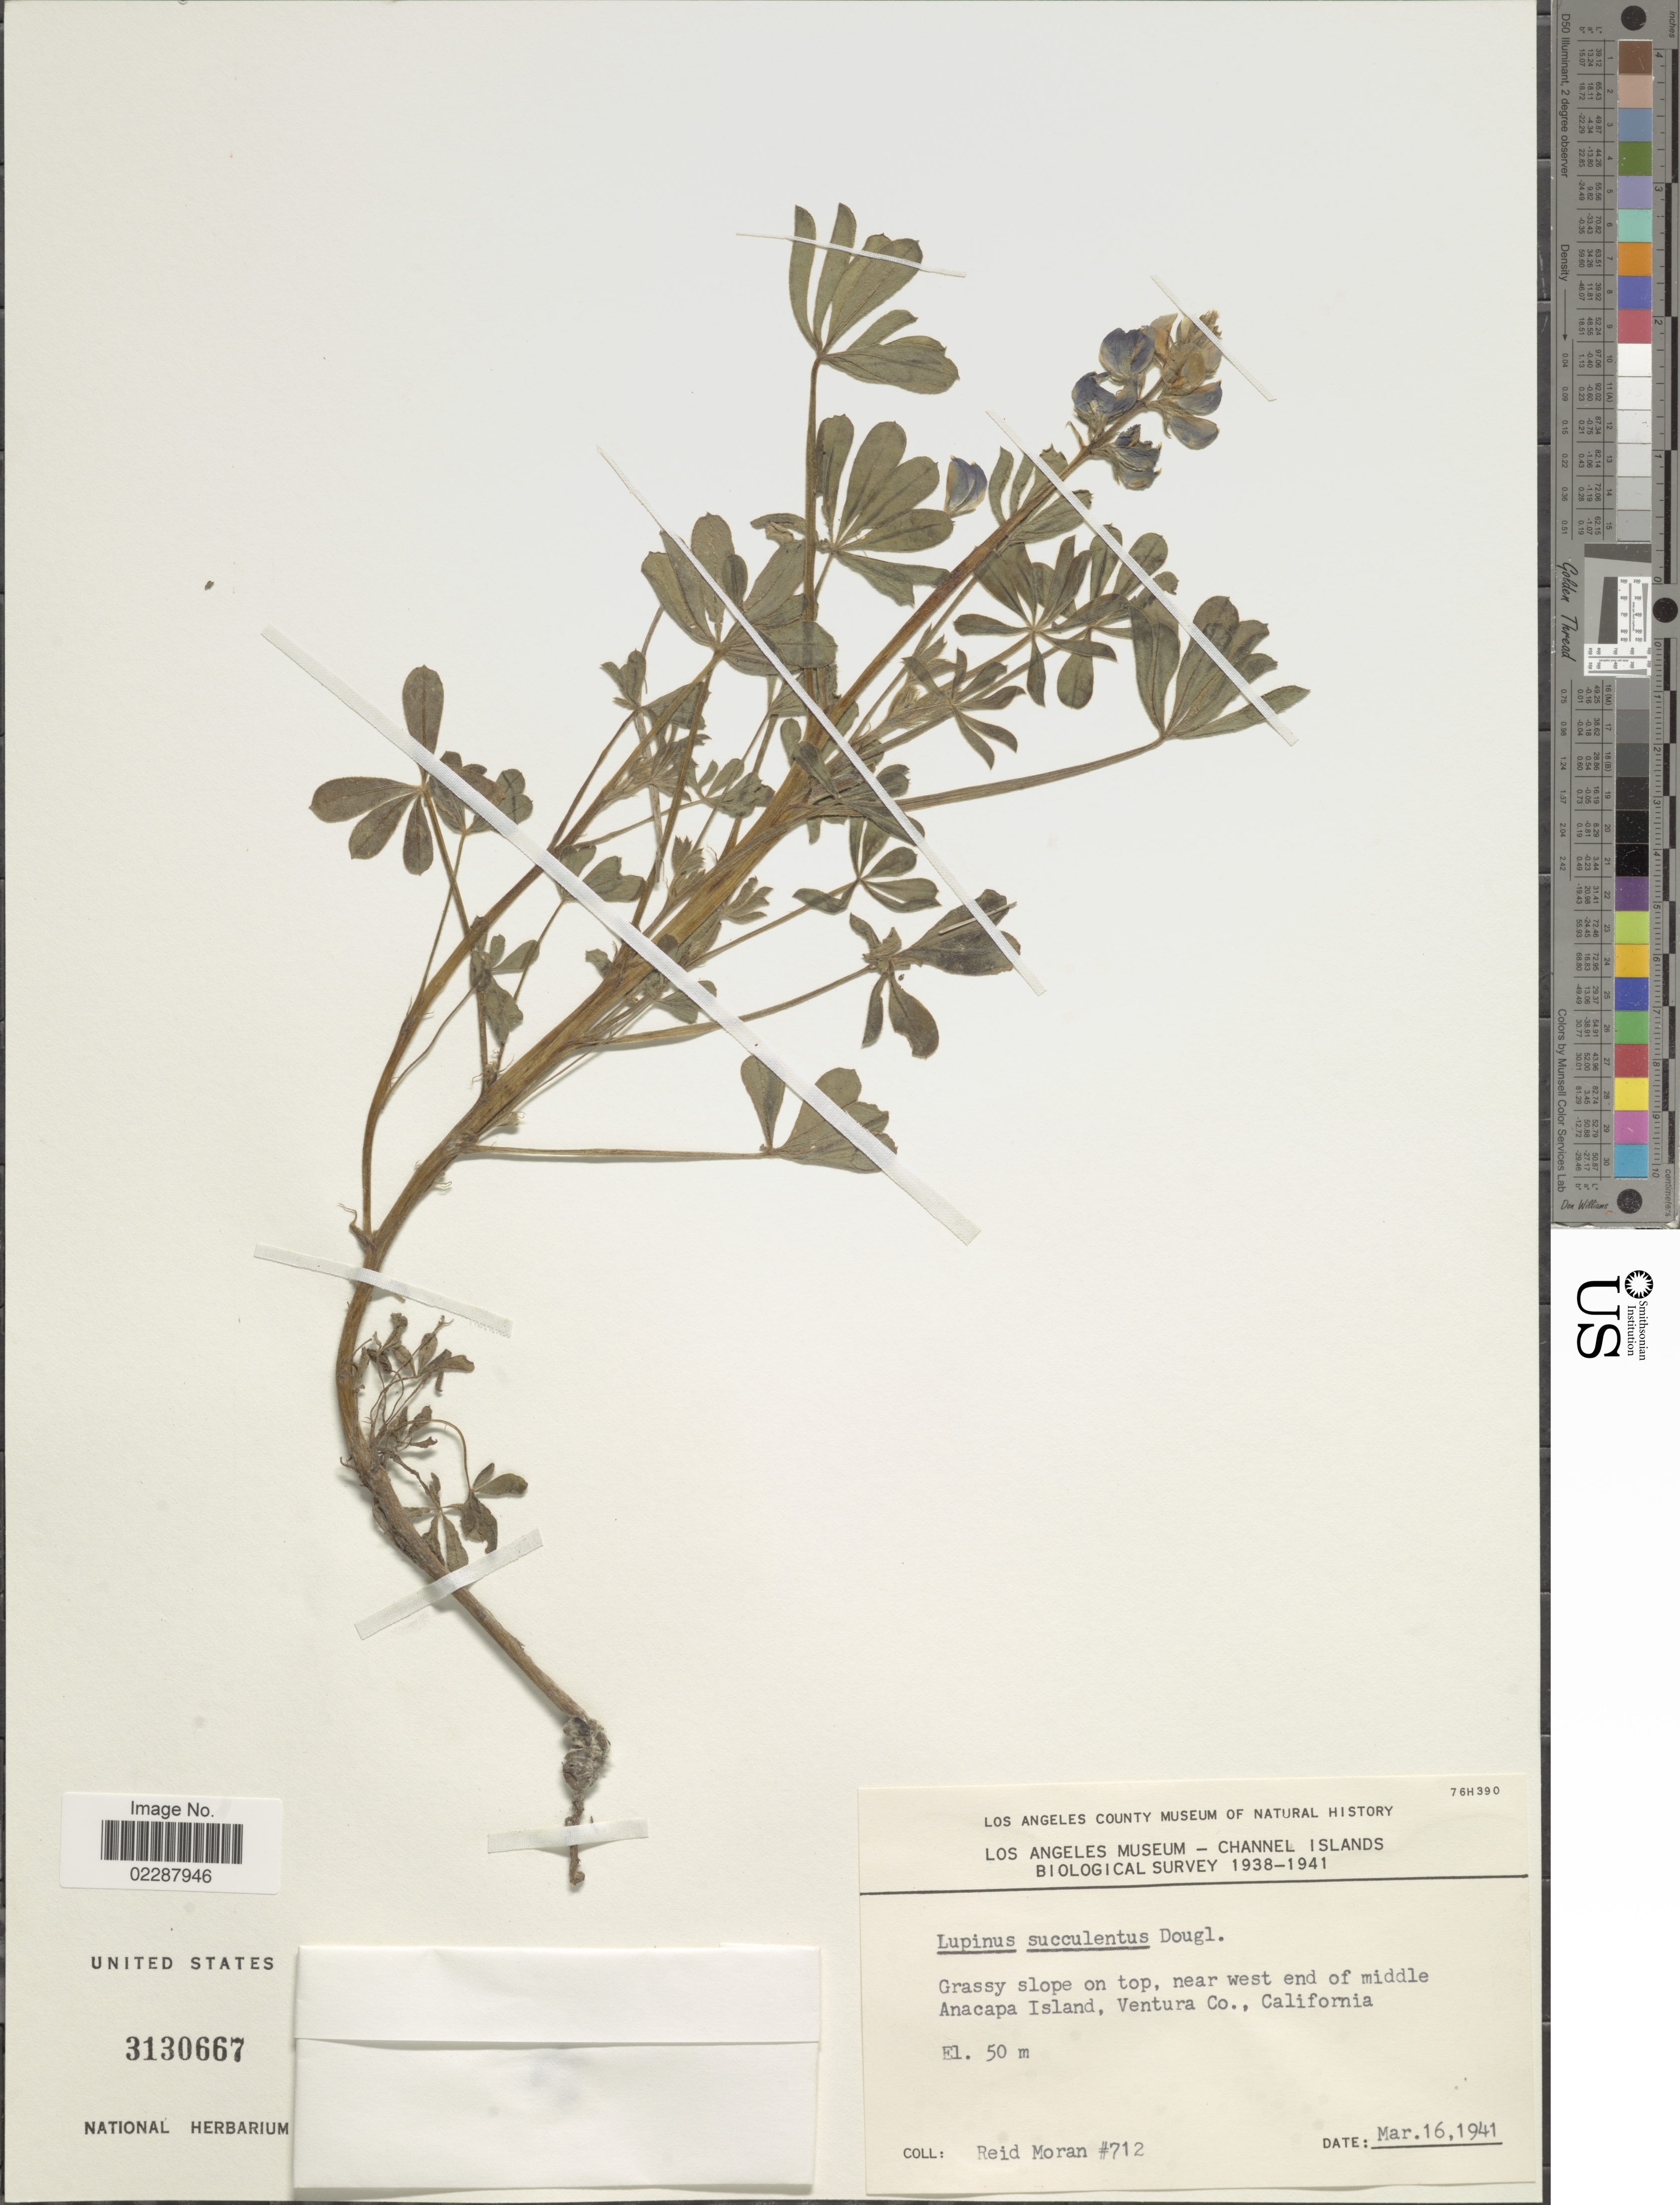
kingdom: Plantae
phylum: Tracheophyta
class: Magnoliopsida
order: Fabales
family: Fabaceae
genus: Lupinus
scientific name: Lupinus succulentus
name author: Douglas ex K. Koch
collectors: R. V. Moran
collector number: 712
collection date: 1941-03-16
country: United States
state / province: California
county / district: Ventura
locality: Grassy slope on top, near west end of middle Anacapa Island, Ventura Co.,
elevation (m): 50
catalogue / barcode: US 3130667